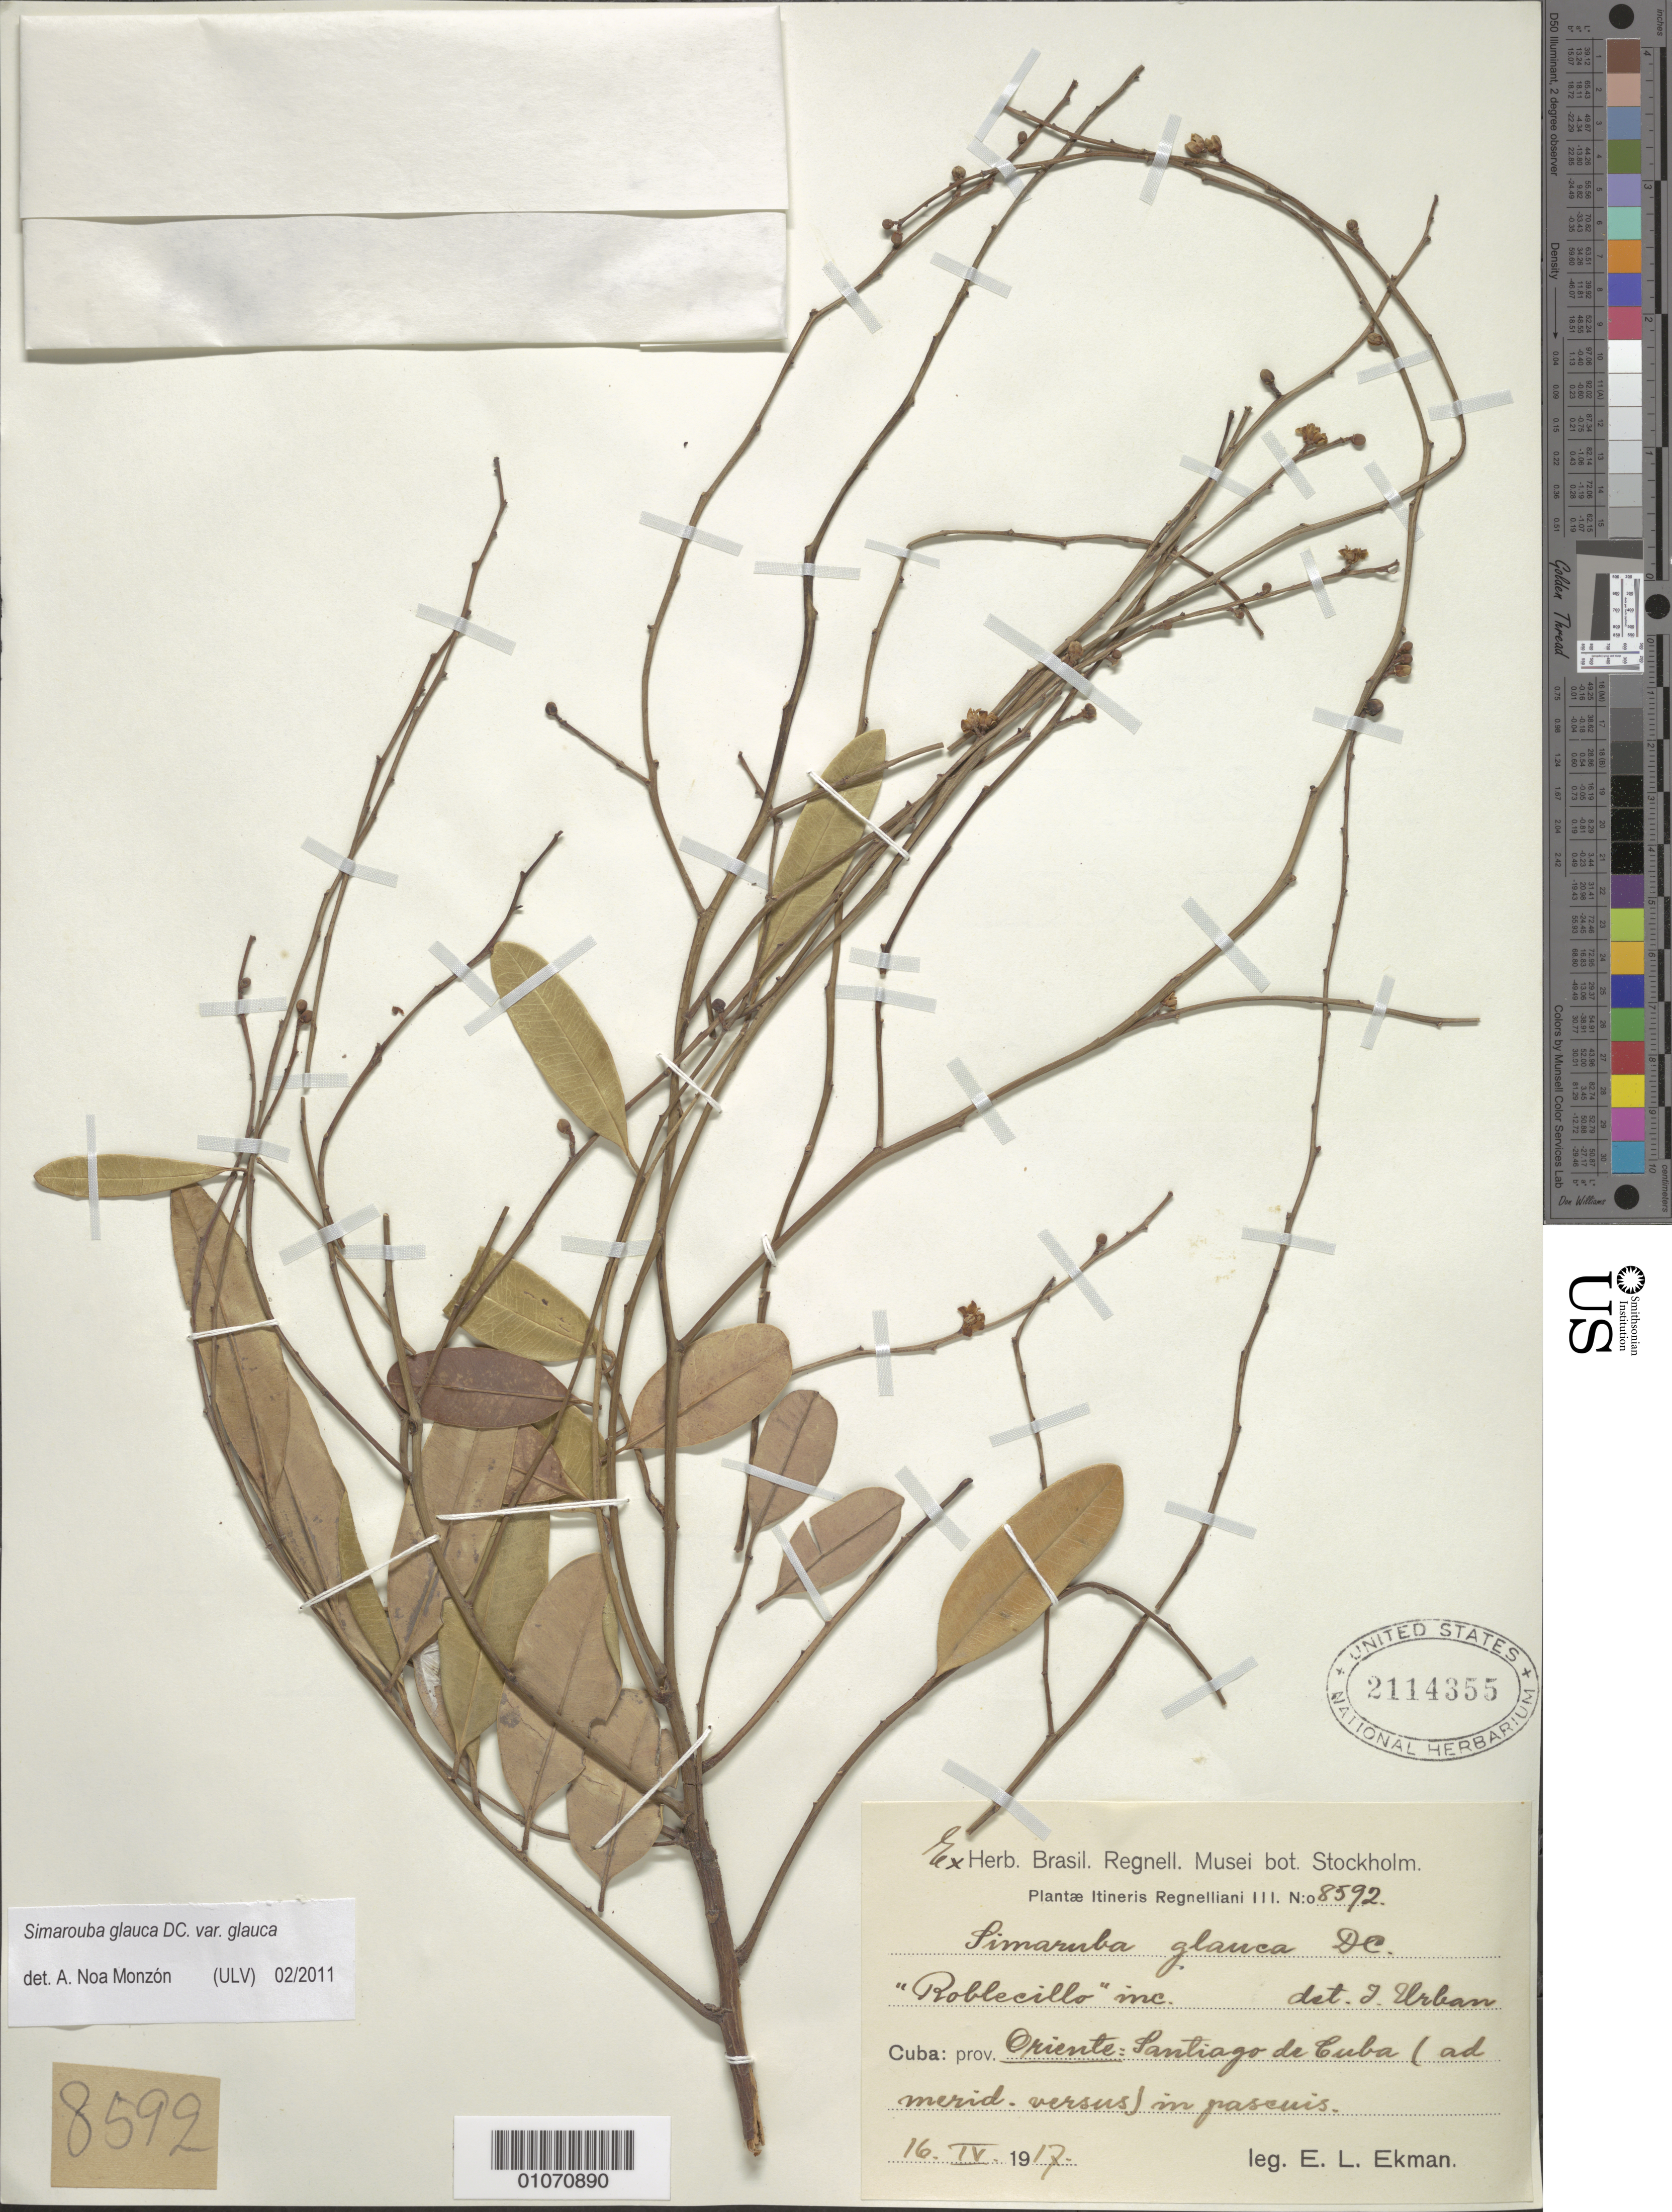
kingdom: Plantae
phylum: Tracheophyta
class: Magnoliopsida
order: Sapindales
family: Simaroubaceae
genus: Simarouba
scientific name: Simarouba glauca var. glauca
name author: DC.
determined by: Noa Monzón, A.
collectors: E. L. Ekman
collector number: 8592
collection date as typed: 16 May 1917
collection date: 1917-05-16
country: Cuba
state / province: Santiago de Cuba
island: Cuba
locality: Santiago de Cuba (ad merid versus)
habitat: In pascuis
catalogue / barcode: US 2114355